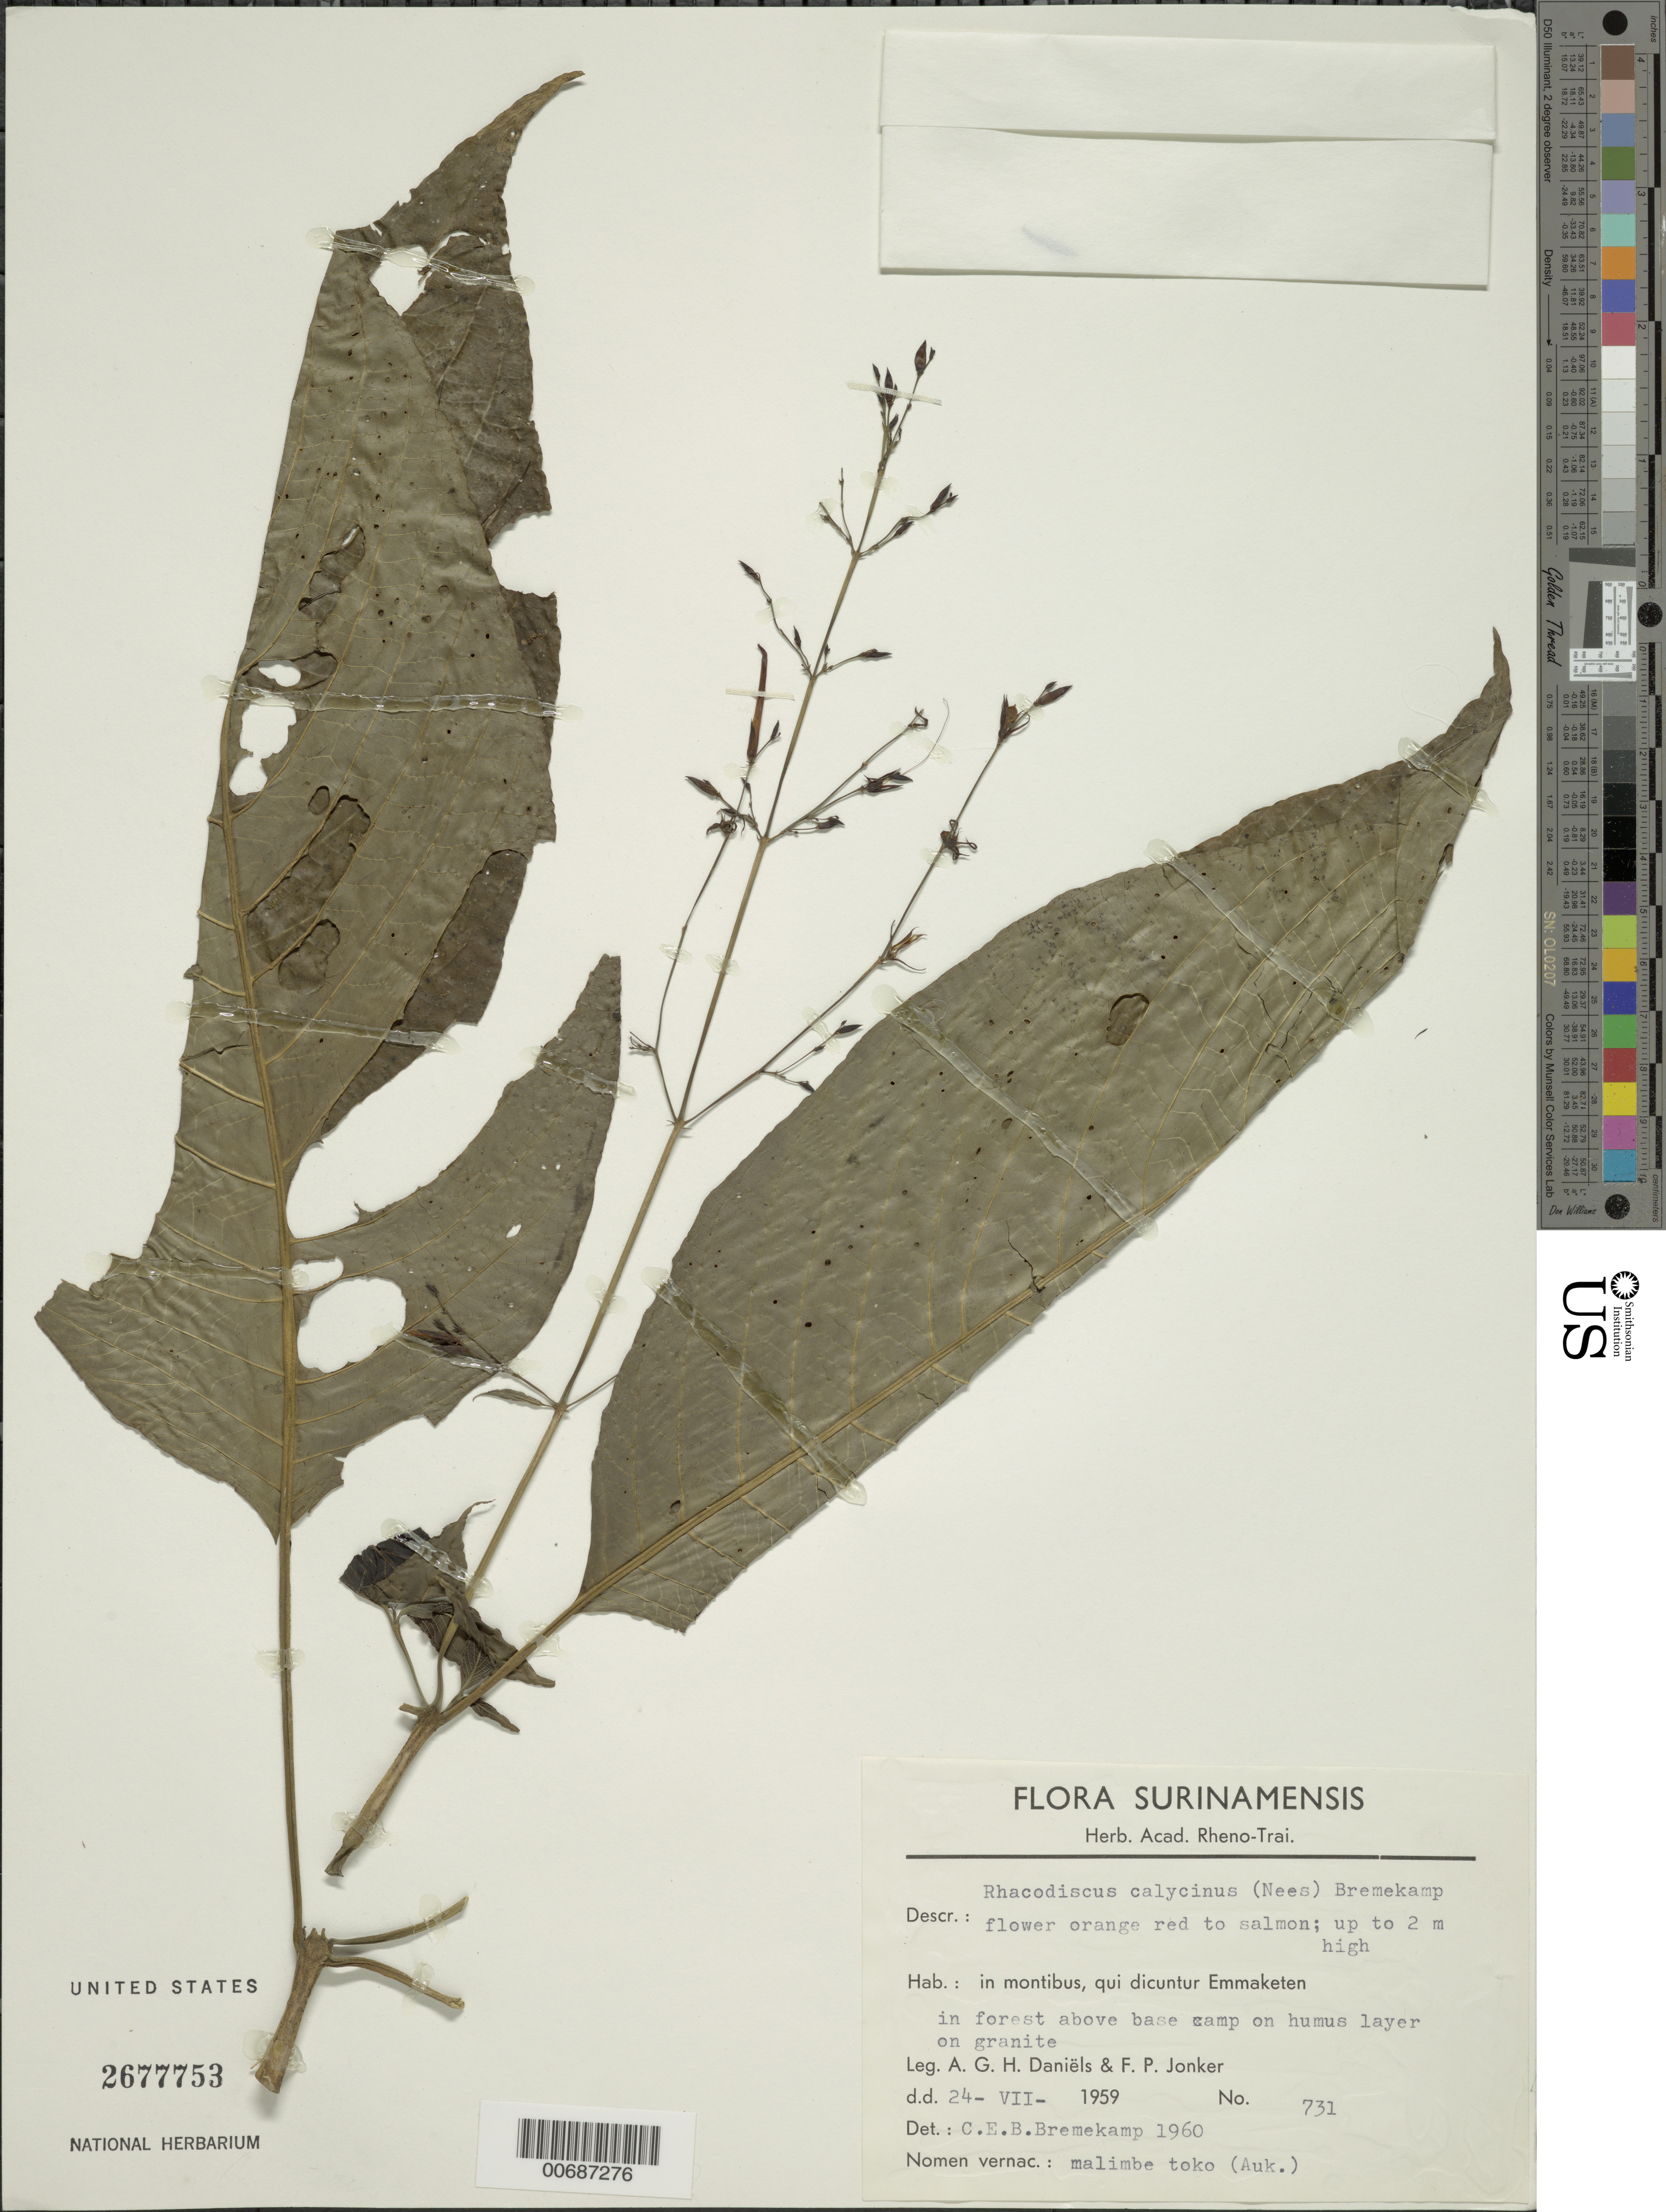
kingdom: Plantae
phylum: Tracheophyta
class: Magnoliopsida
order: Lamiales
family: Acanthaceae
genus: Rhacodiscus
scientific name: Rhacodiscus calycinus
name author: (Nees) Bremek.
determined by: Bremekamp, C. E. B.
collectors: A. Daniëls & F. P. Jonker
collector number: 731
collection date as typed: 24-Jul-59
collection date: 1959-07-24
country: Suriname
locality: Emmaketen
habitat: Forest above base camp on humus layer on granite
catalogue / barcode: US 2677753